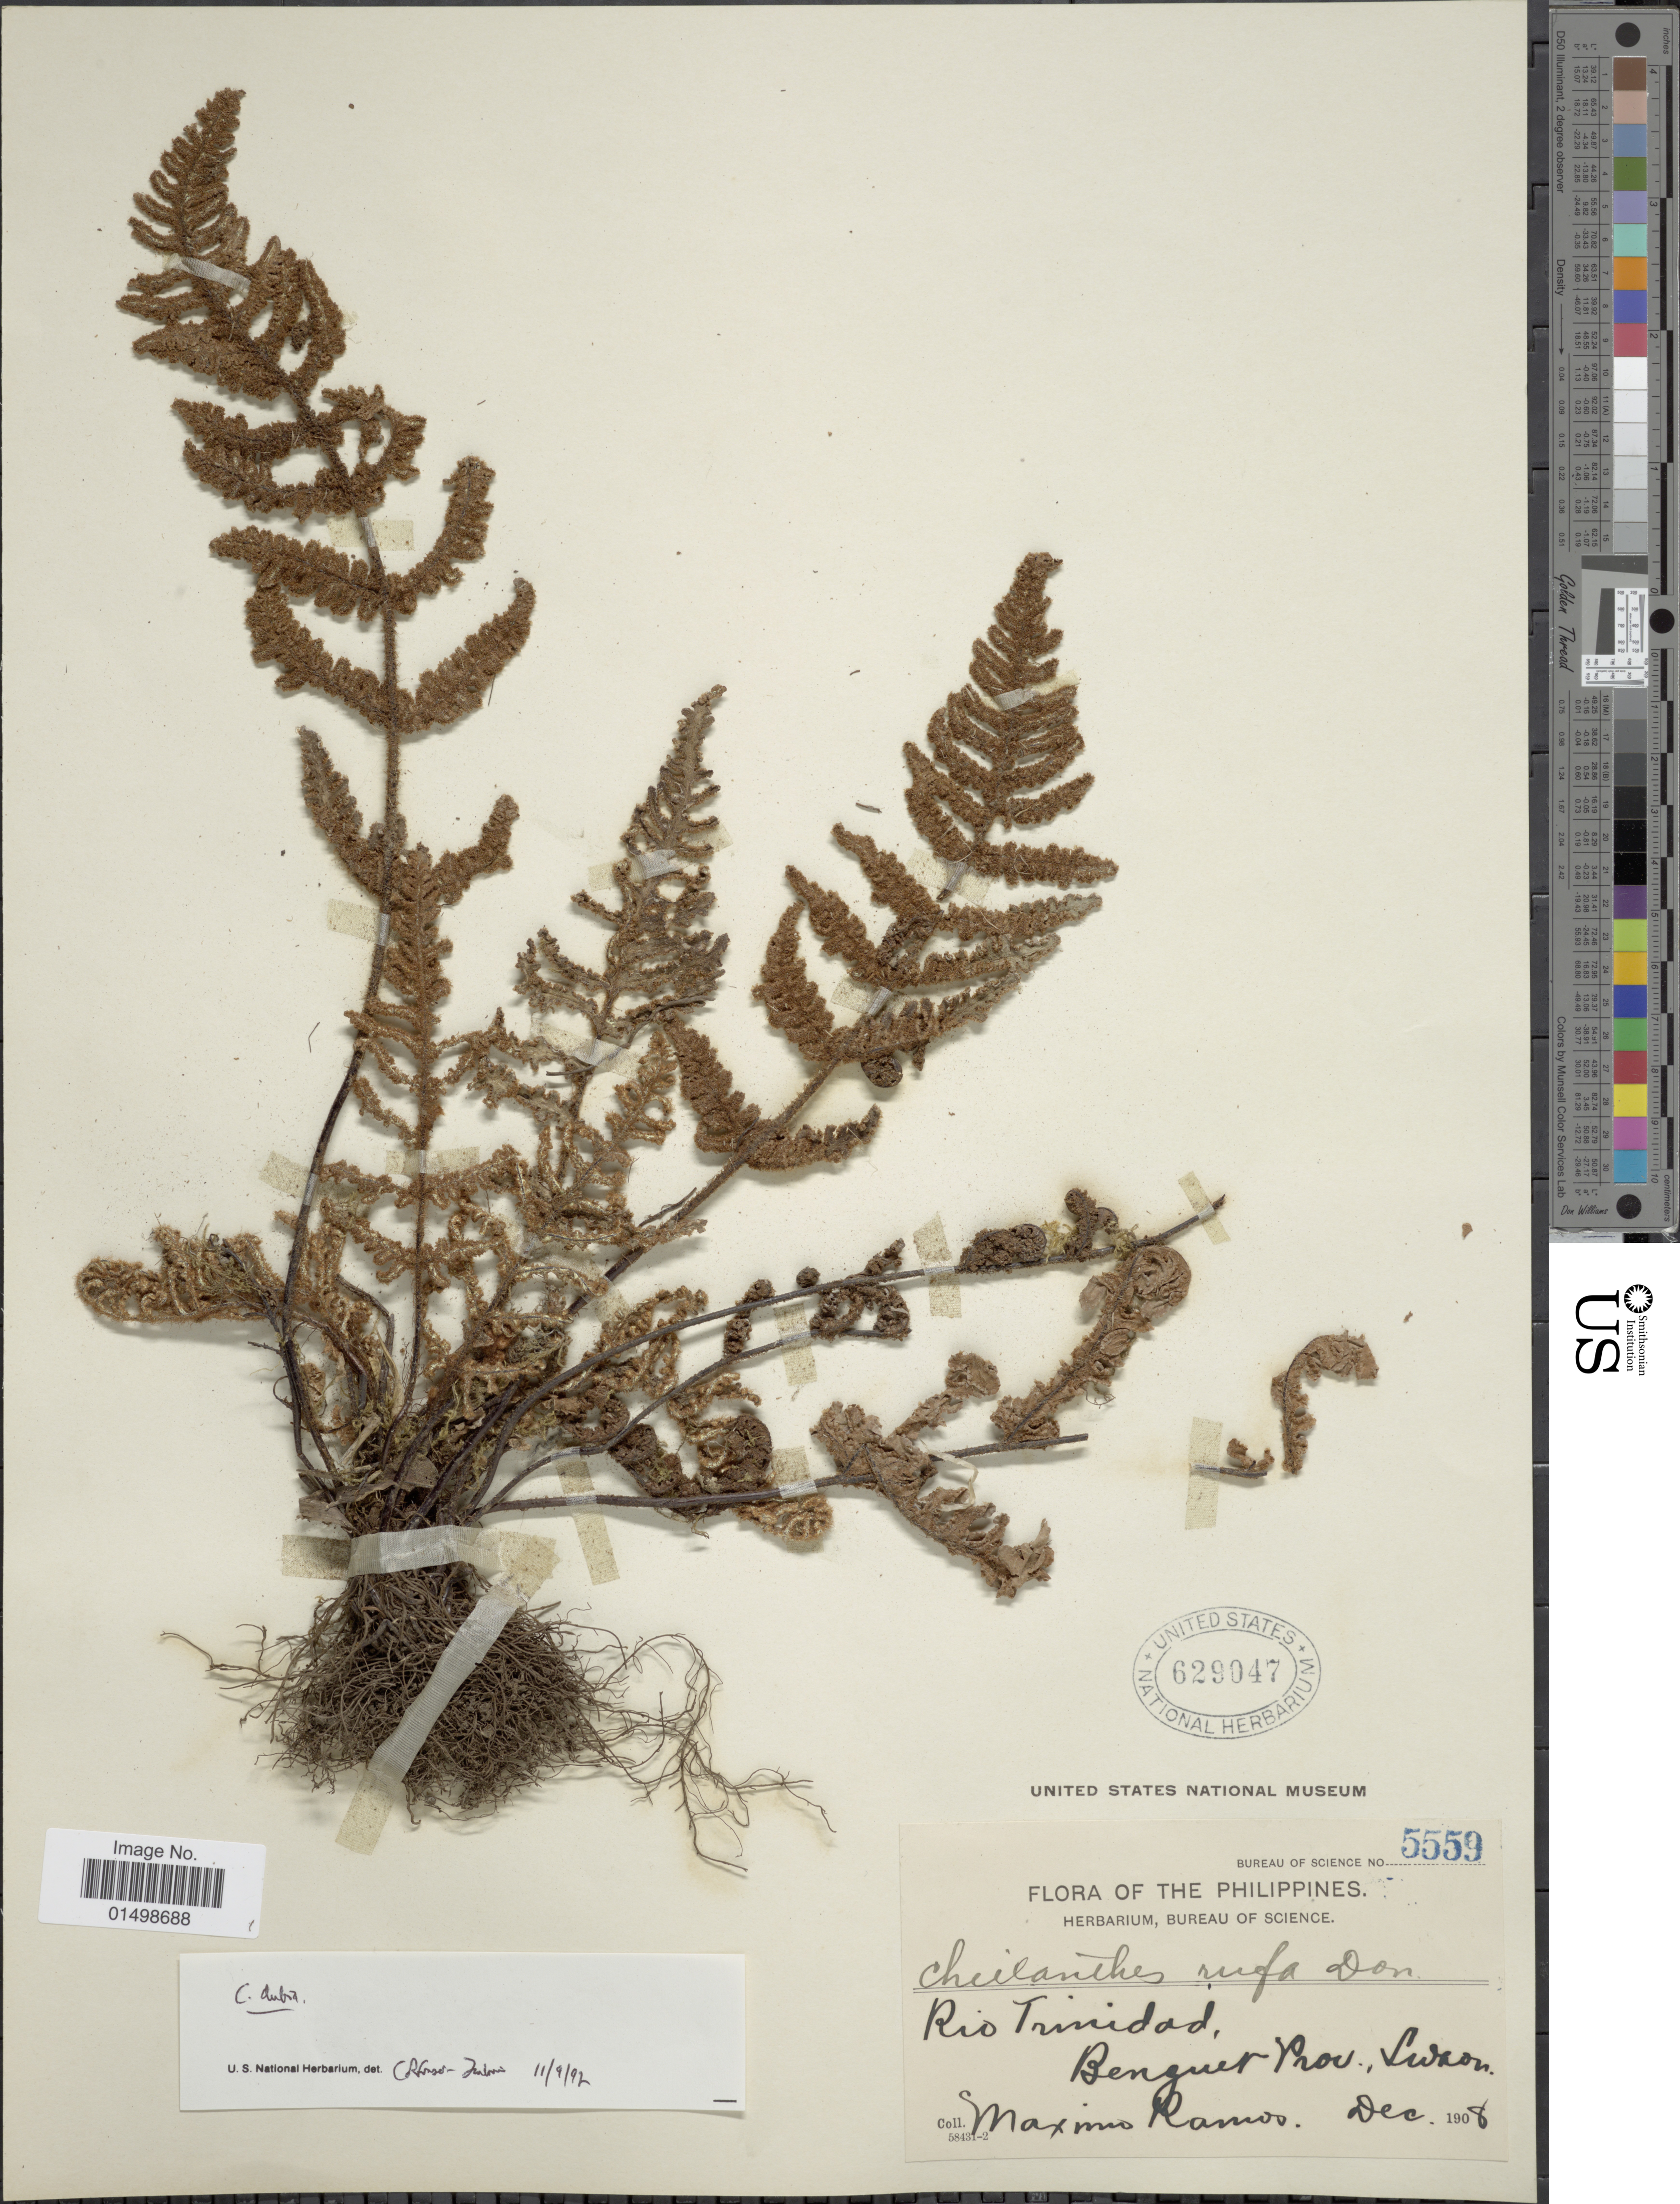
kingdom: Plantae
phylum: Tracheophyta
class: Polypodiopsida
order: Polypodiales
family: Pteridaceae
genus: Aleuritopteris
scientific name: Aleuritopteris rufa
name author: (D. Don) Ching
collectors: M. Ramos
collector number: Bureau of Forestry 5559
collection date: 1908-12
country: Philippines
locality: Rio Trinidad, Benguet Prov., Luzon.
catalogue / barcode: US 629047